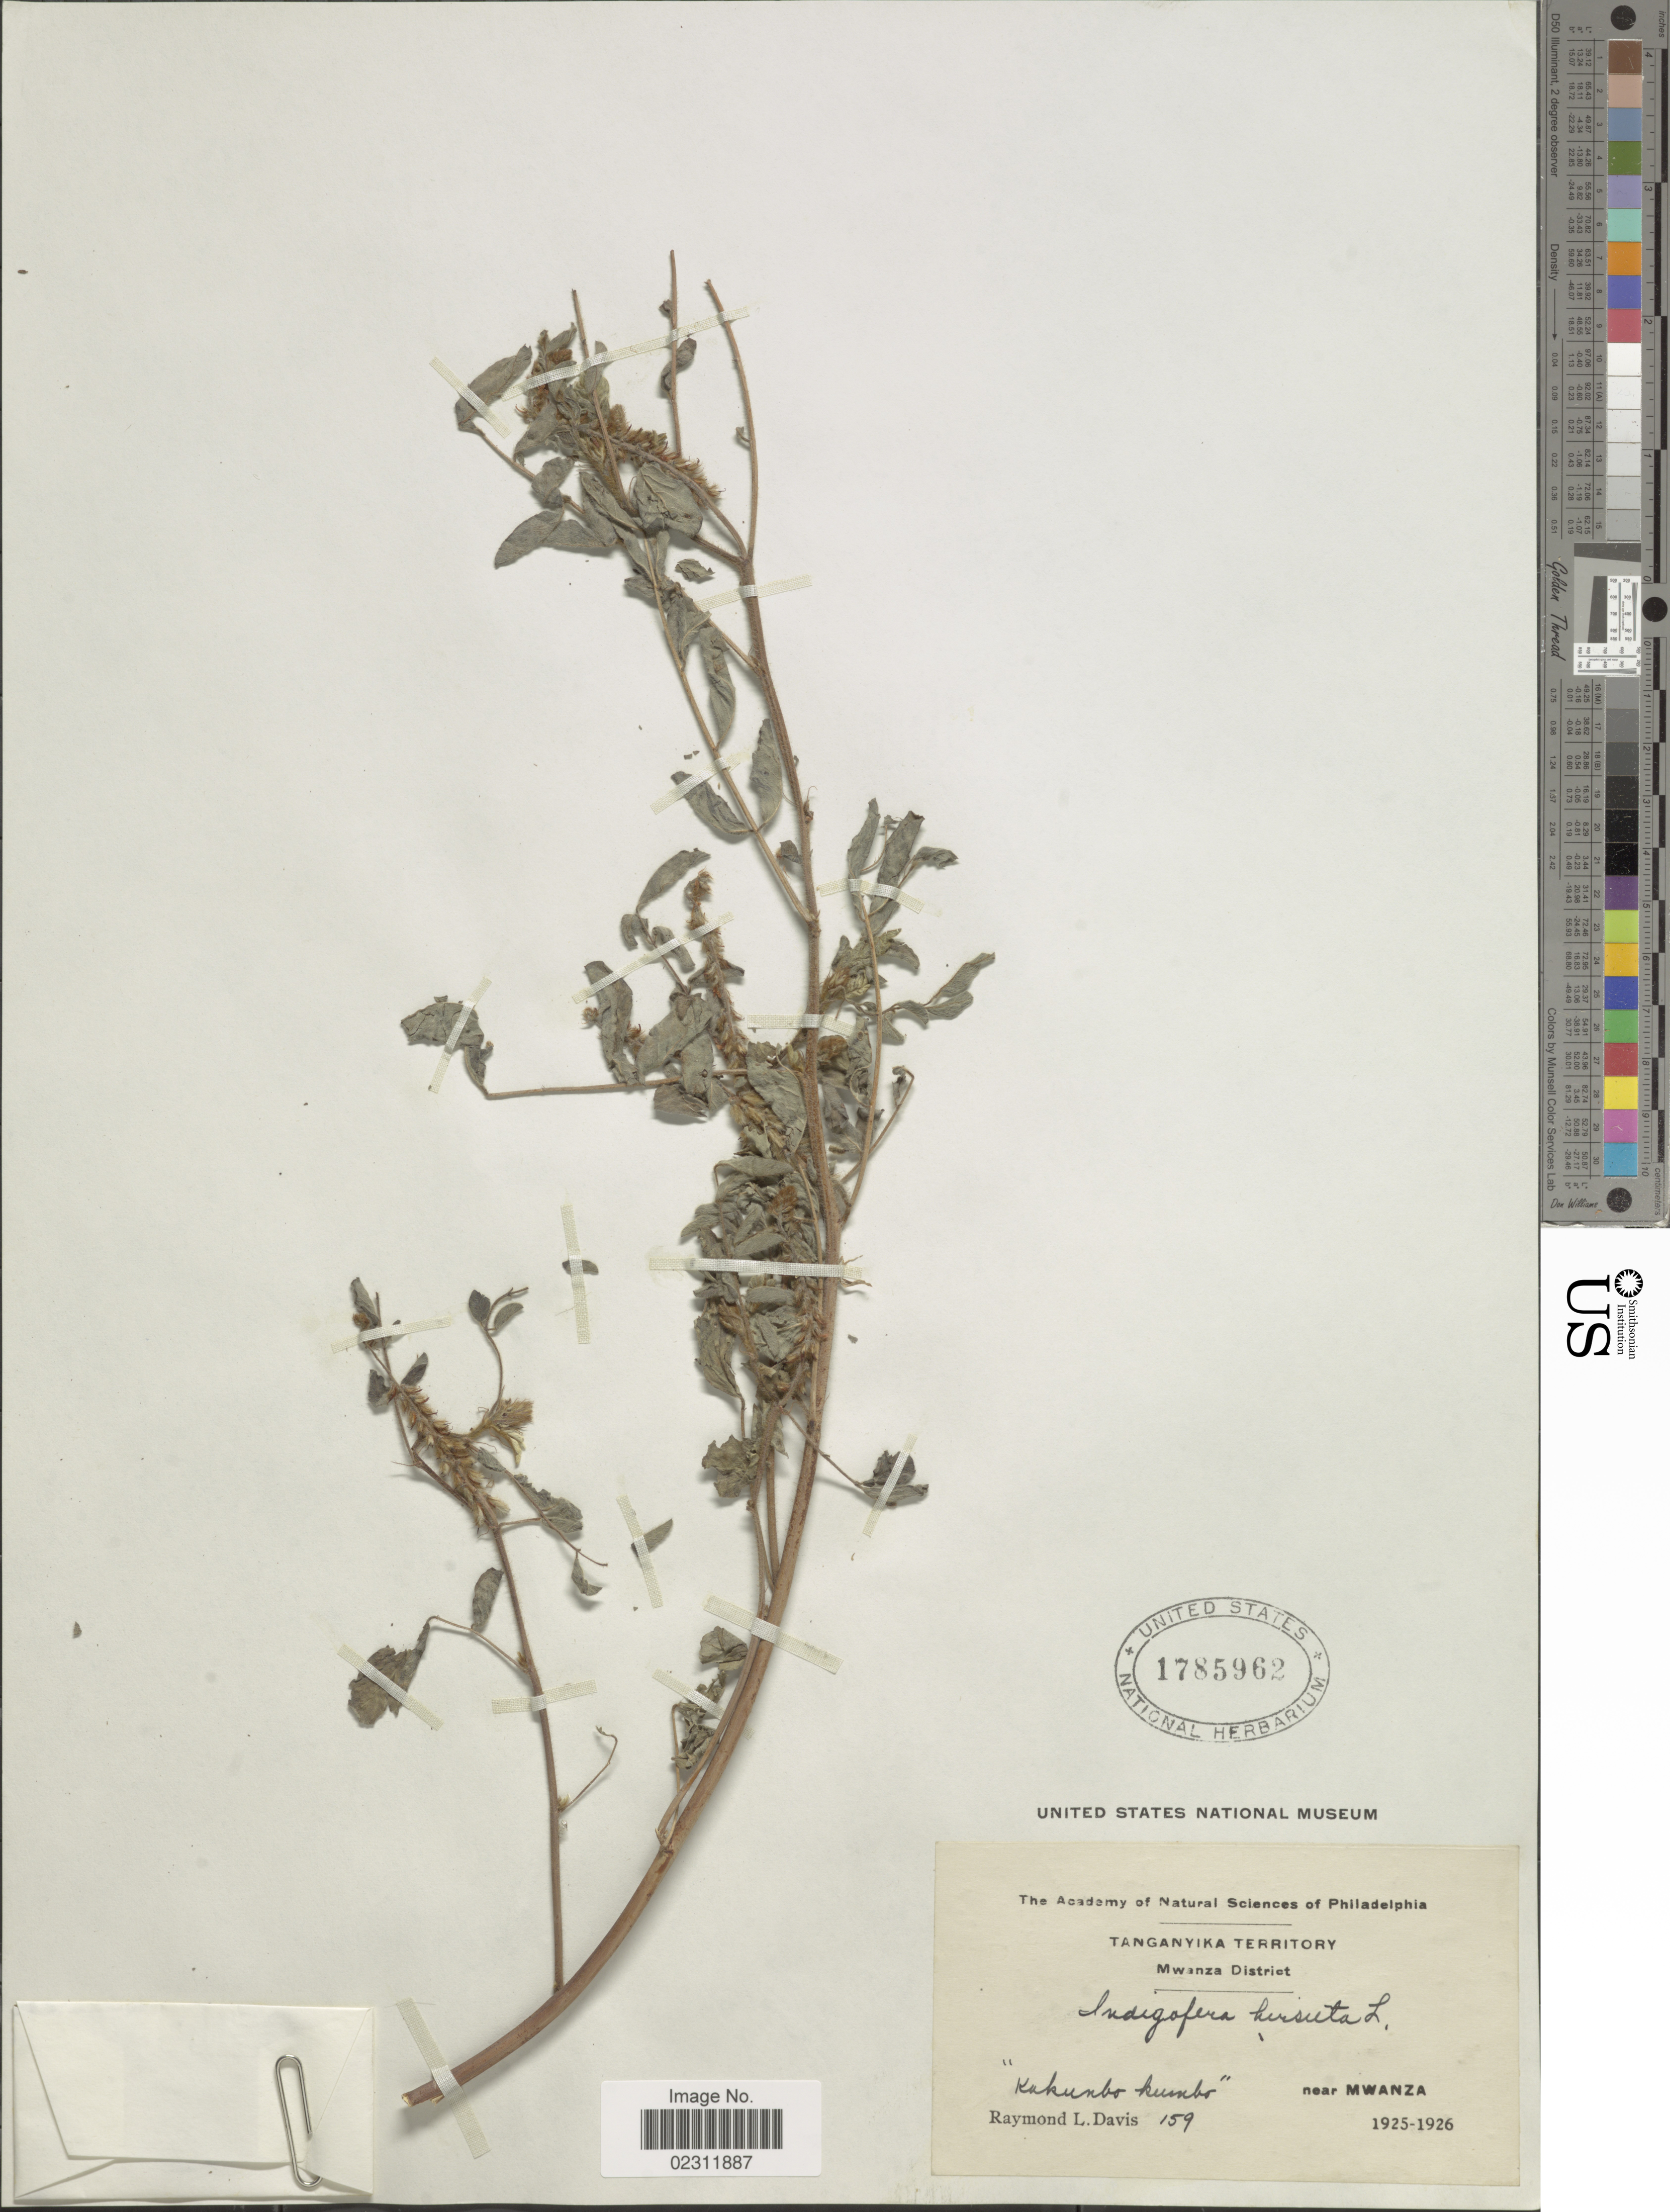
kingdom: Plantae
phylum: Tracheophyta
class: Magnoliopsida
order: Fabales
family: Fabaceae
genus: Indigofera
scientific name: Indigofera hirsuta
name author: L.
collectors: R. Davis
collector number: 159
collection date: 1925/1926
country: Tanzania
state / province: Mwanza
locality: Tanganyika Territory, near Mwanza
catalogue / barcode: US 1785962